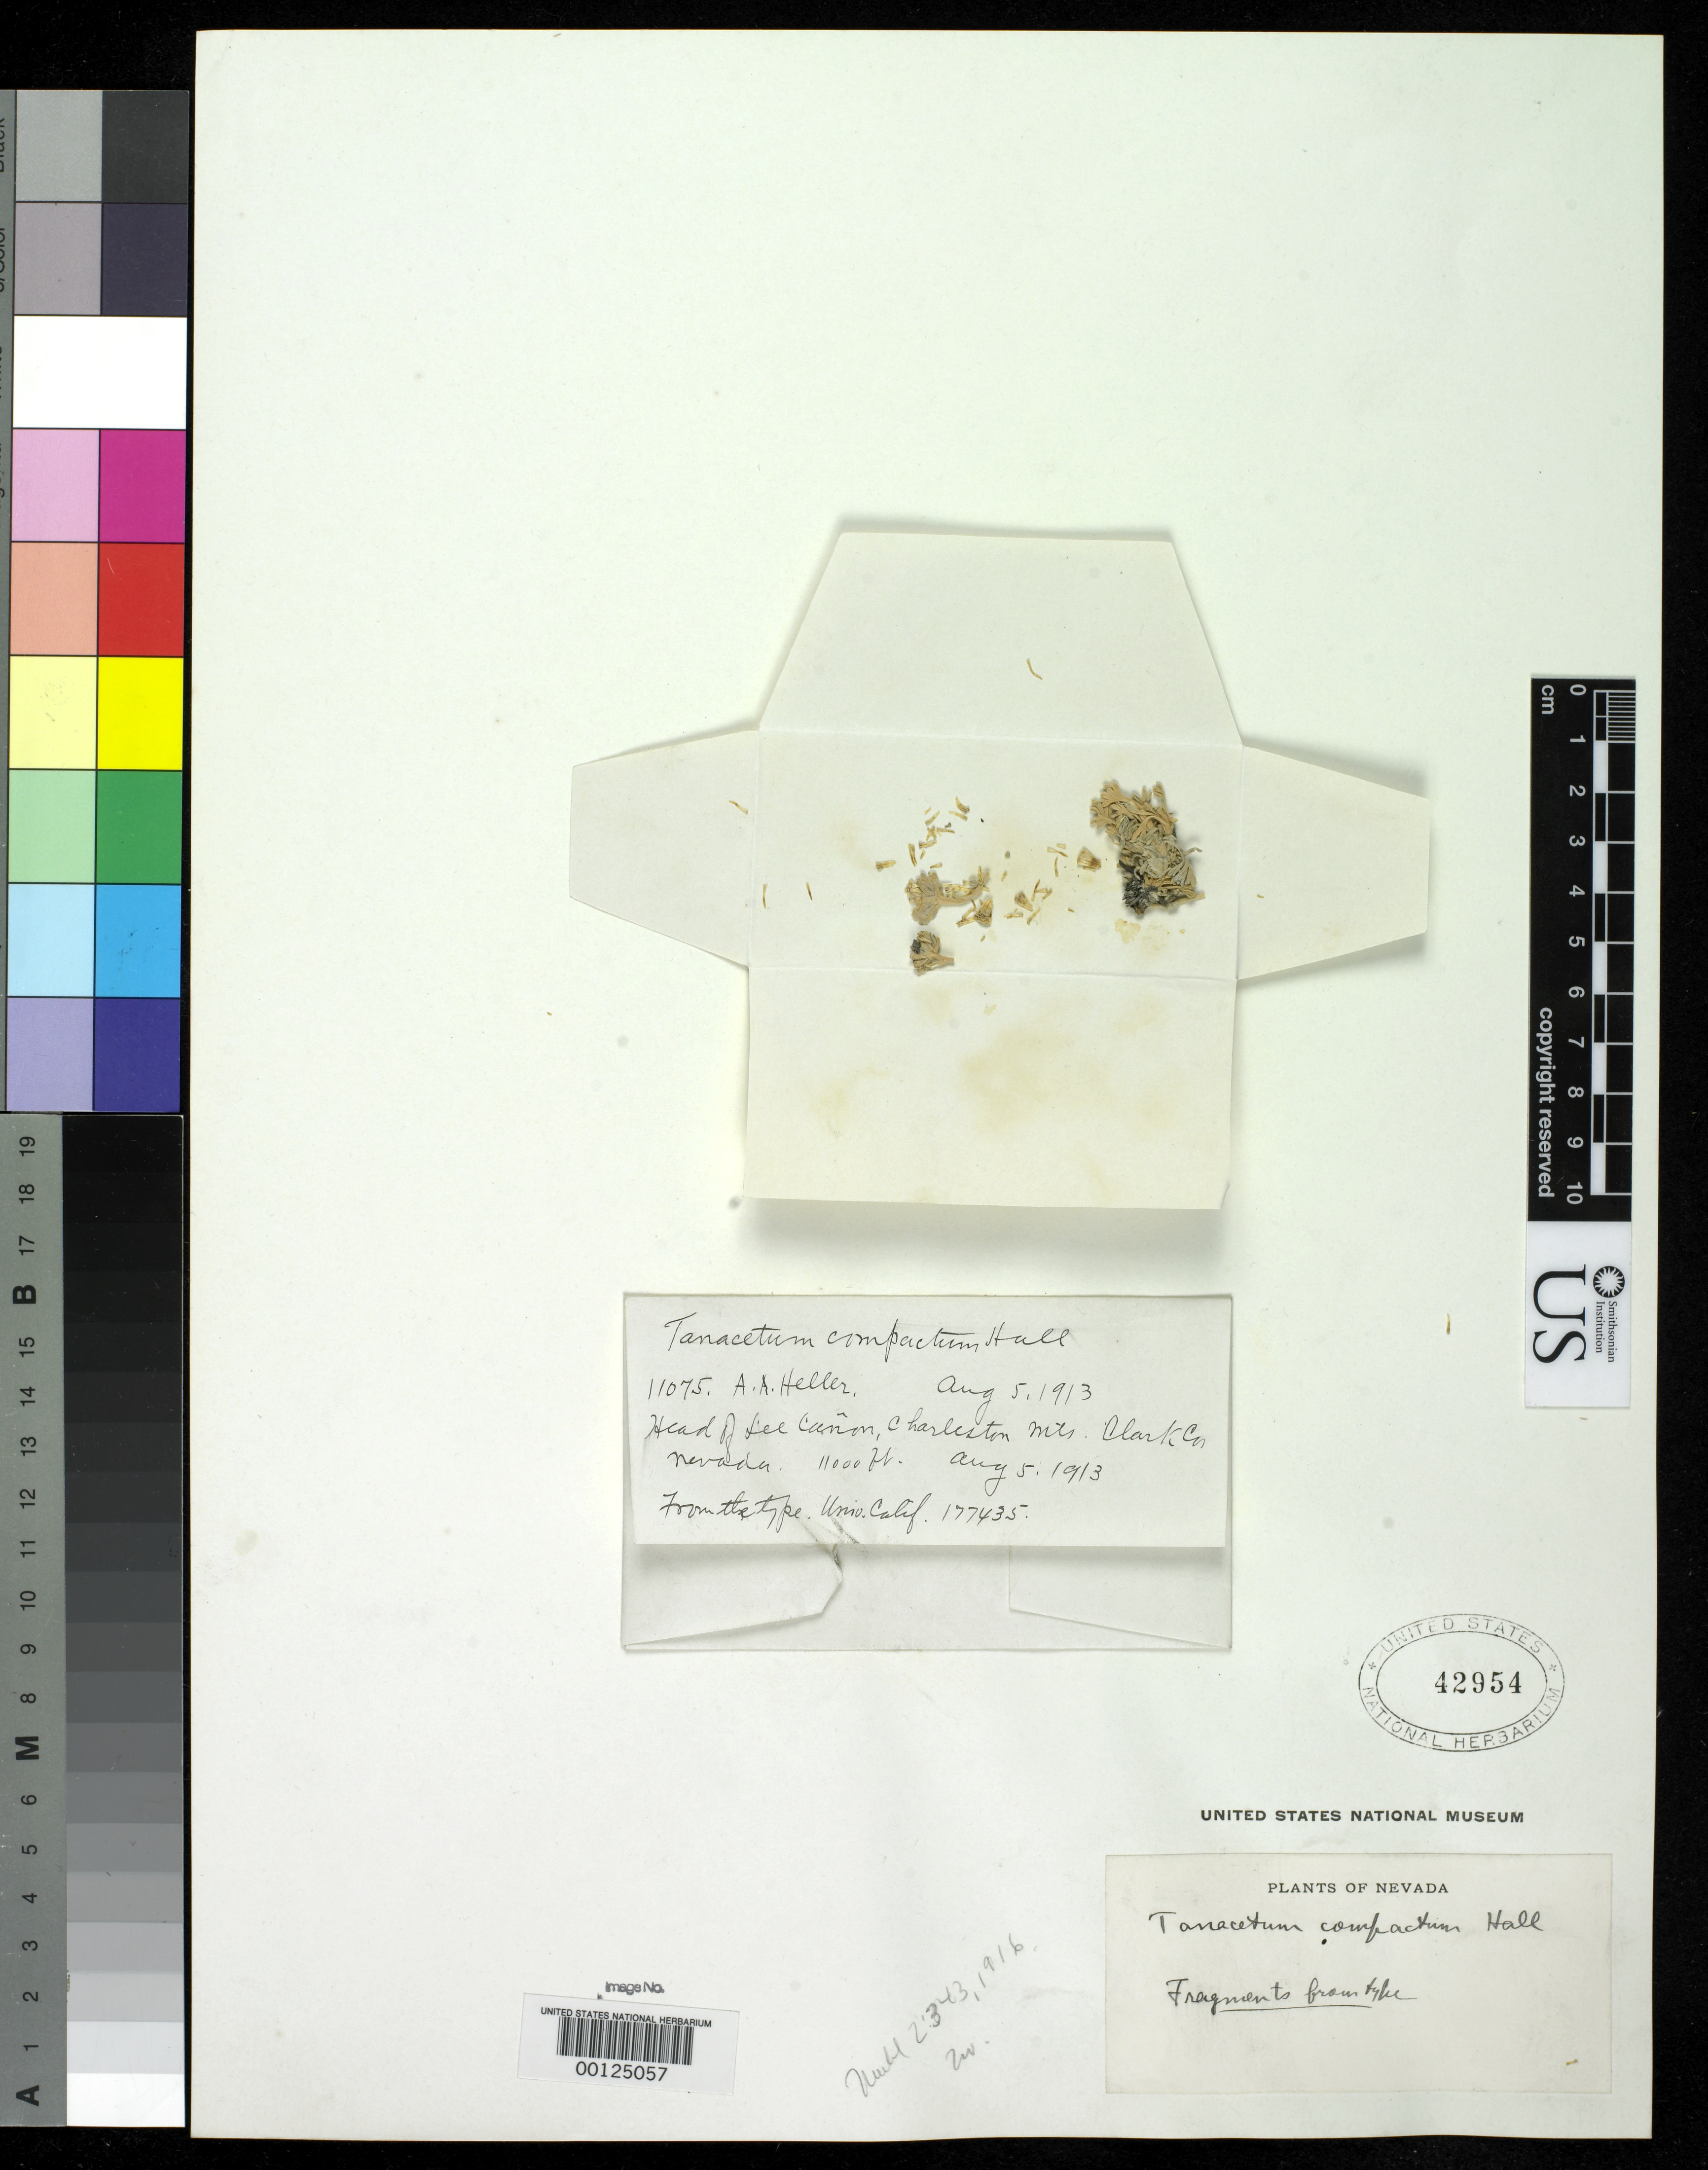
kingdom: Plantae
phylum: Tracheophyta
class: Magnoliopsida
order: Asterales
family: Asteraceae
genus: Tanacetum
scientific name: Tanacetum compactum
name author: H.M. Hall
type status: Type Fragment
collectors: A. A. Heller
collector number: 11075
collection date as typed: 05 Aug 1913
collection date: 1913-08-05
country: United States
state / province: Nevada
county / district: Clark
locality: Charleston Mts.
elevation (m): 3300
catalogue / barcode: US 42954